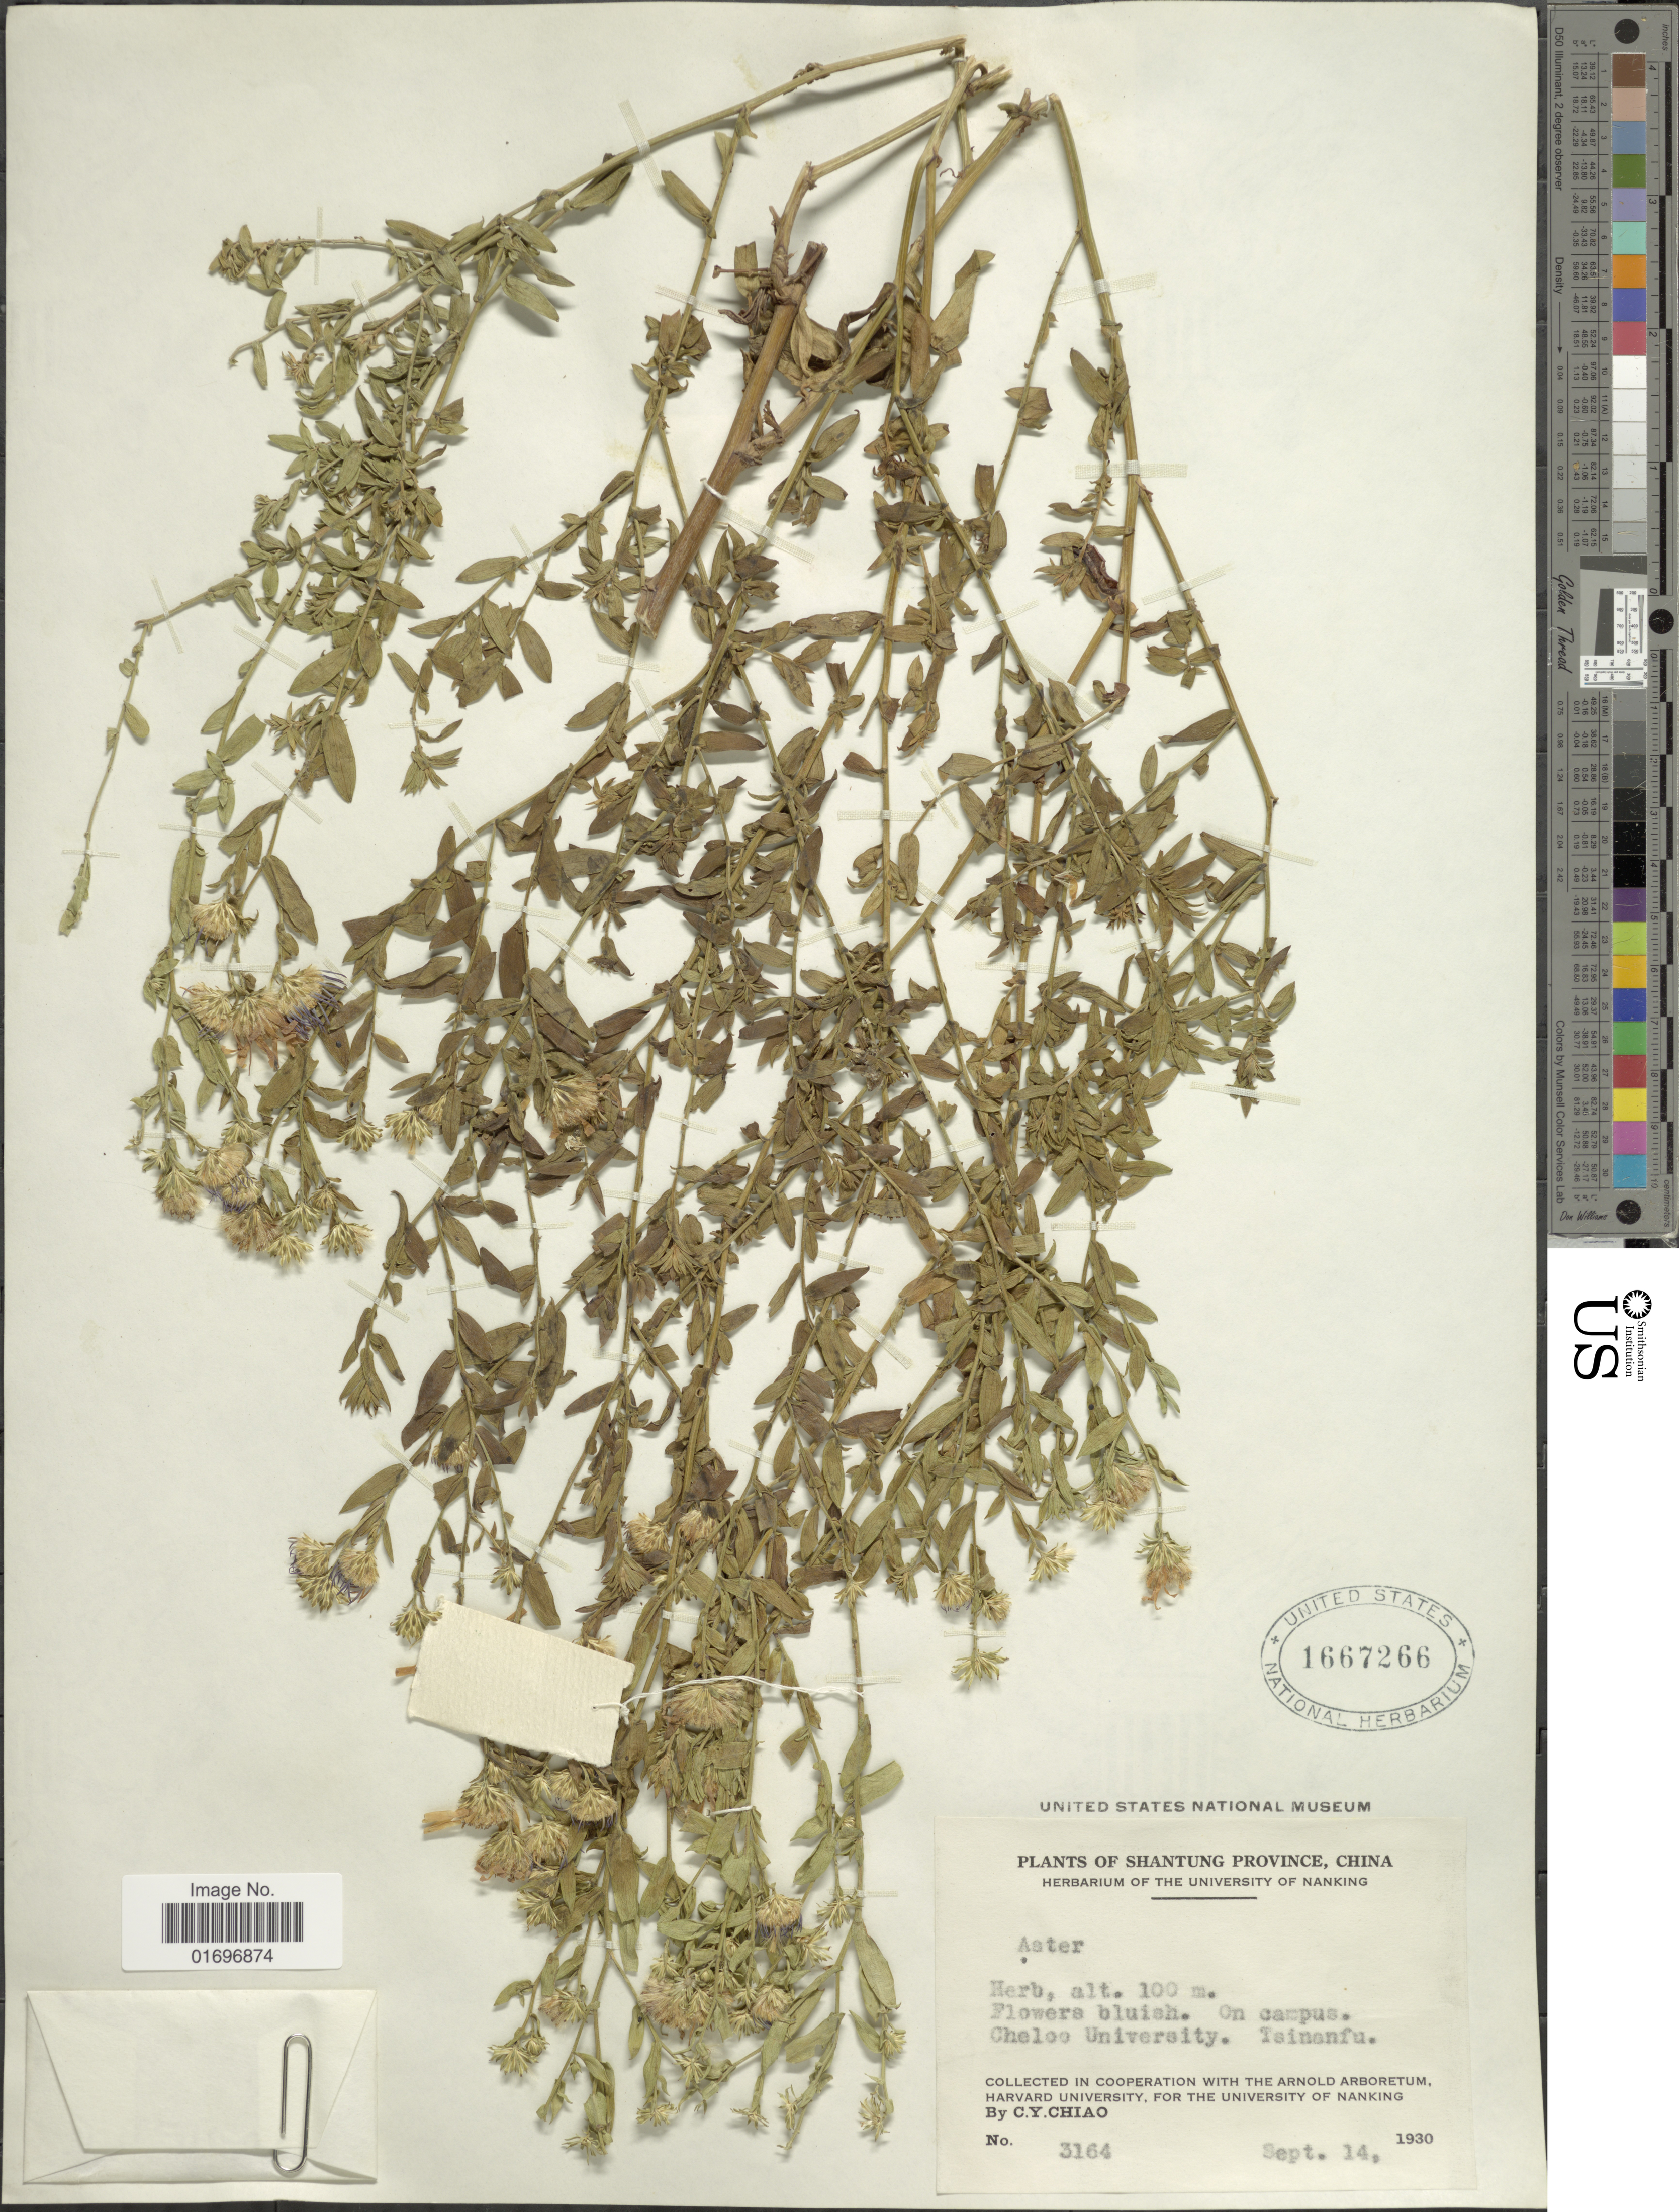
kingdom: Plantae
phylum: Tracheophyta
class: Magnoliopsida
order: Asterales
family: Asteraceae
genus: Aster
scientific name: Aster sp.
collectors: C. Y. Chiao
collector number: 3164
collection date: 1930-09-14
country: China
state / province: Shandong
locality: Shantung Province, China. Cheloo University. Tsinanfu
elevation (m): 100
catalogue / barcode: US 1667266